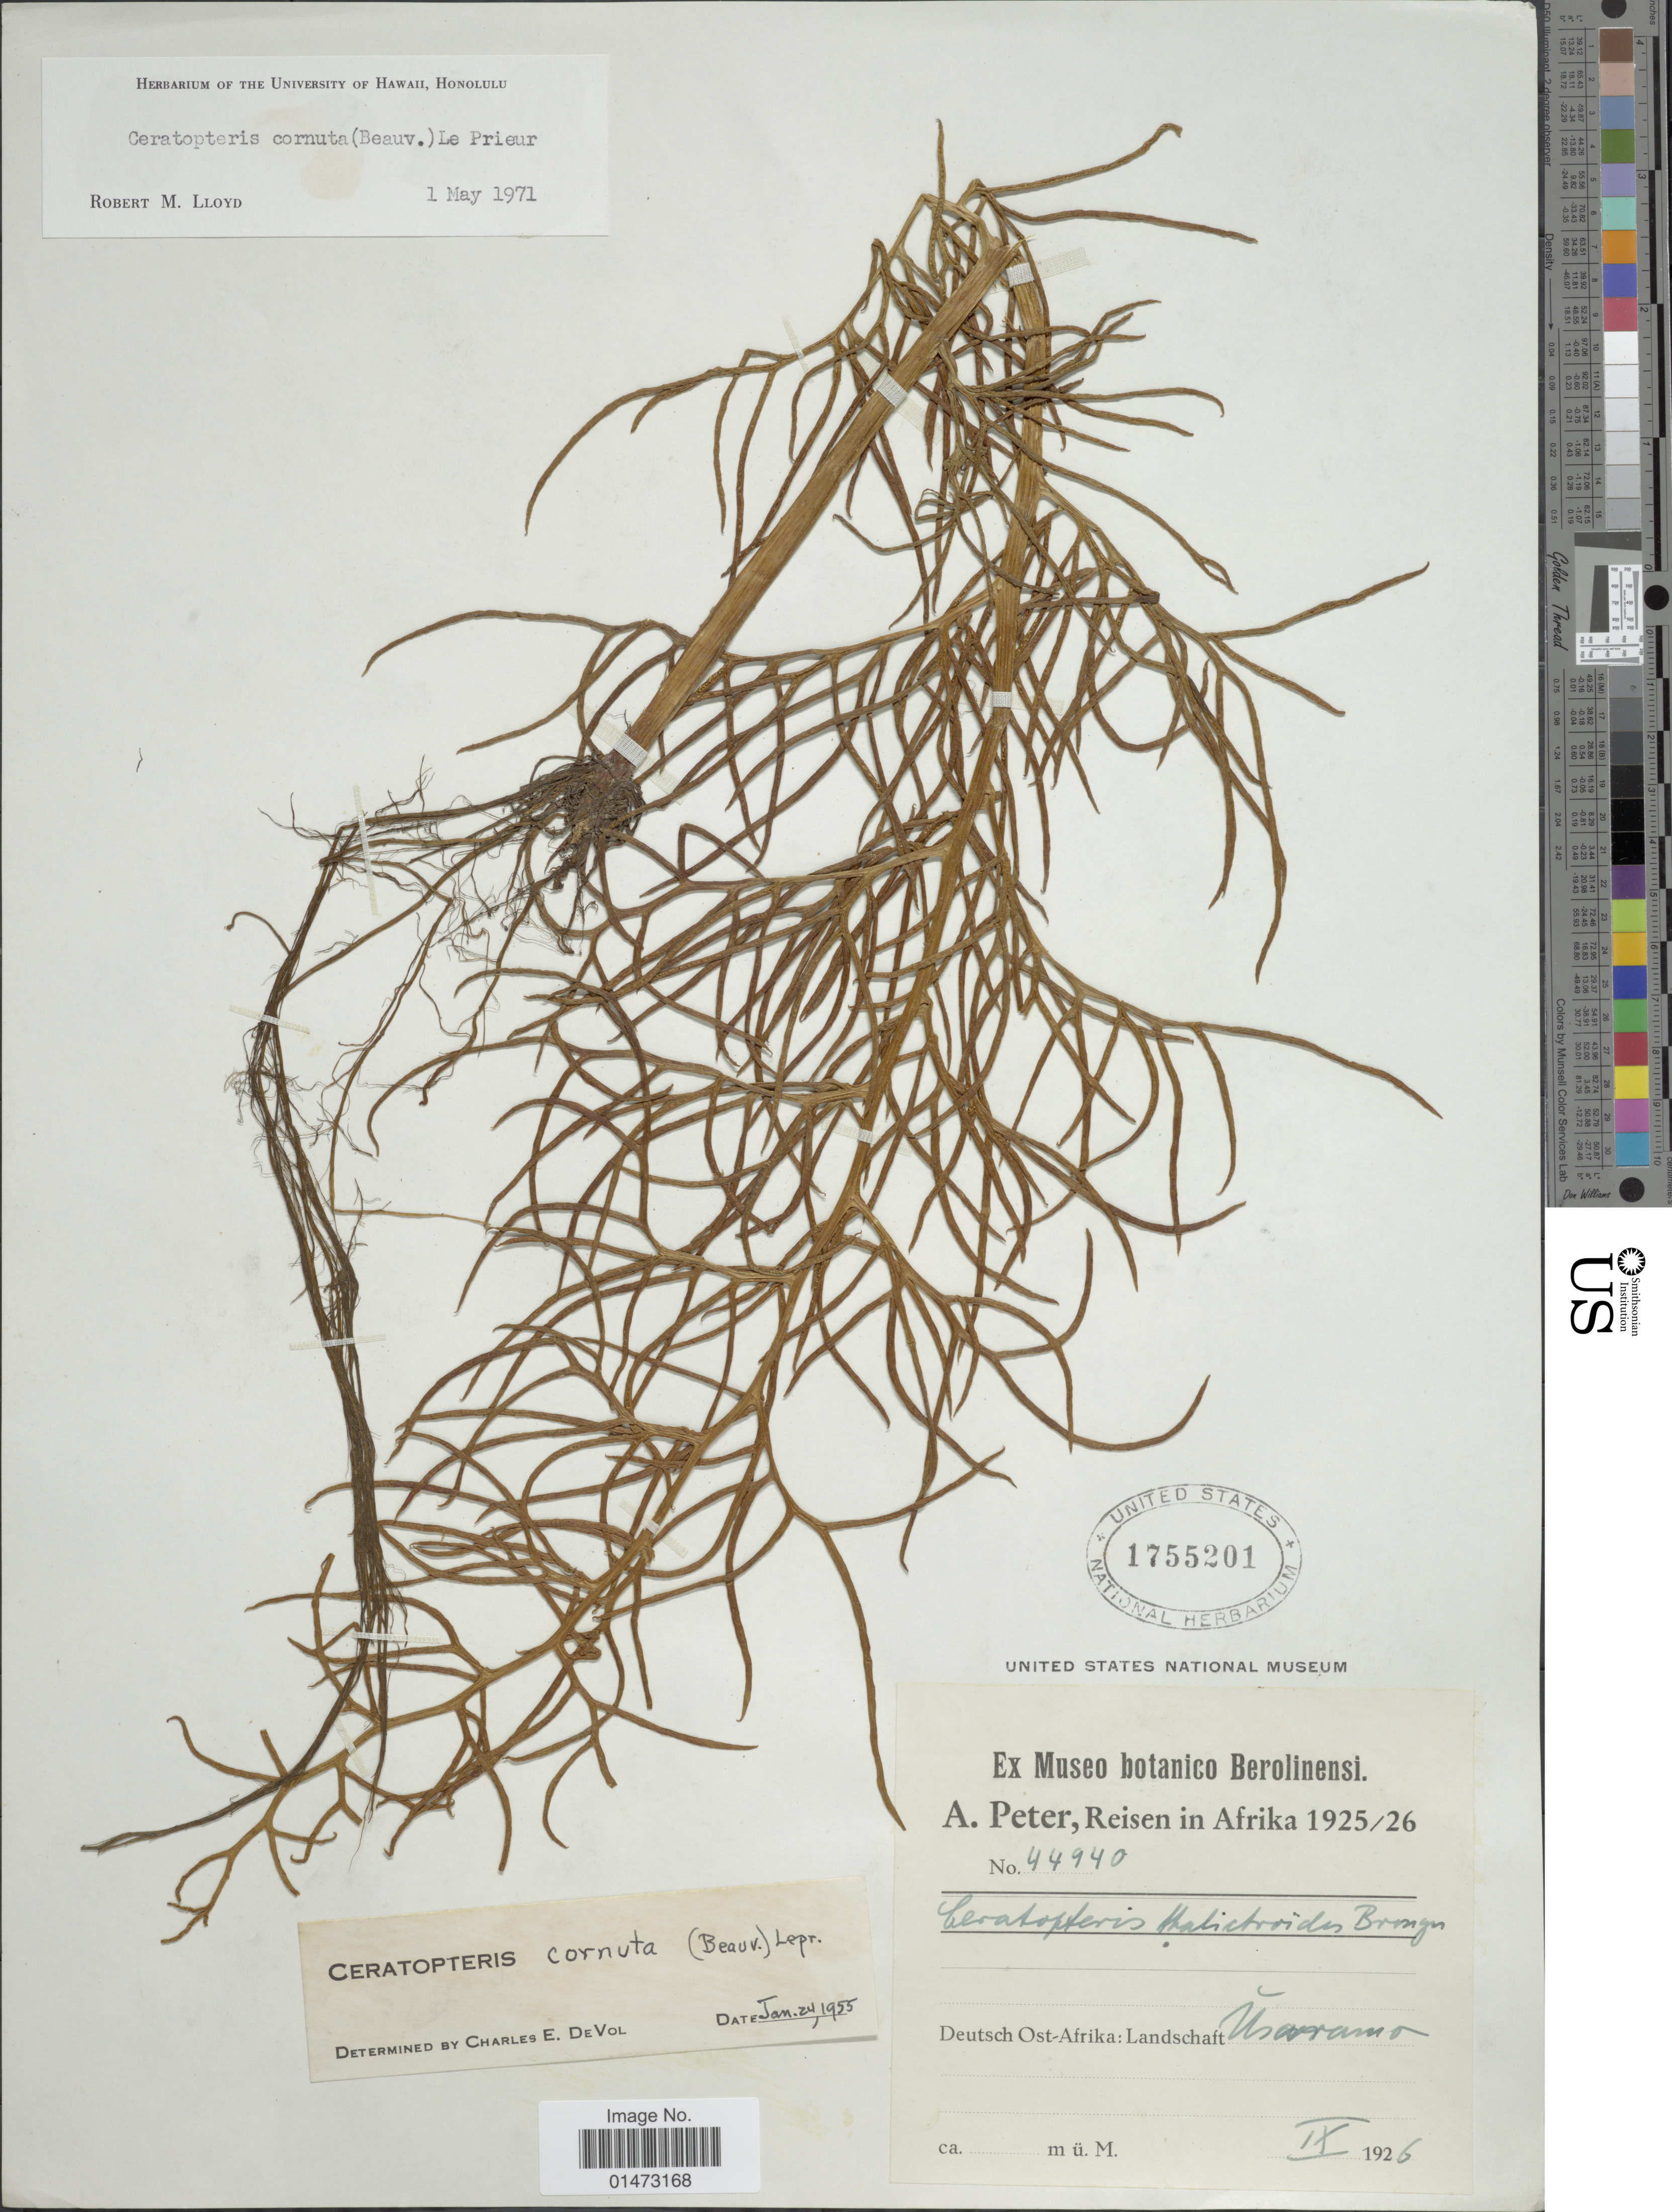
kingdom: Plantae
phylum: Tracheophyta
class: Polypodiopsida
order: Polypodiales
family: Pteridaceae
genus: Ceratopteris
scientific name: Ceratopteris cornuta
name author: (P. Beauv.) Le Prieur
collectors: A. Peter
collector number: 44940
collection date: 1926-09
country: Tanzania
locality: Deutsch Ost-Afrika: Landschaft Usaramo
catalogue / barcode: US 1755201